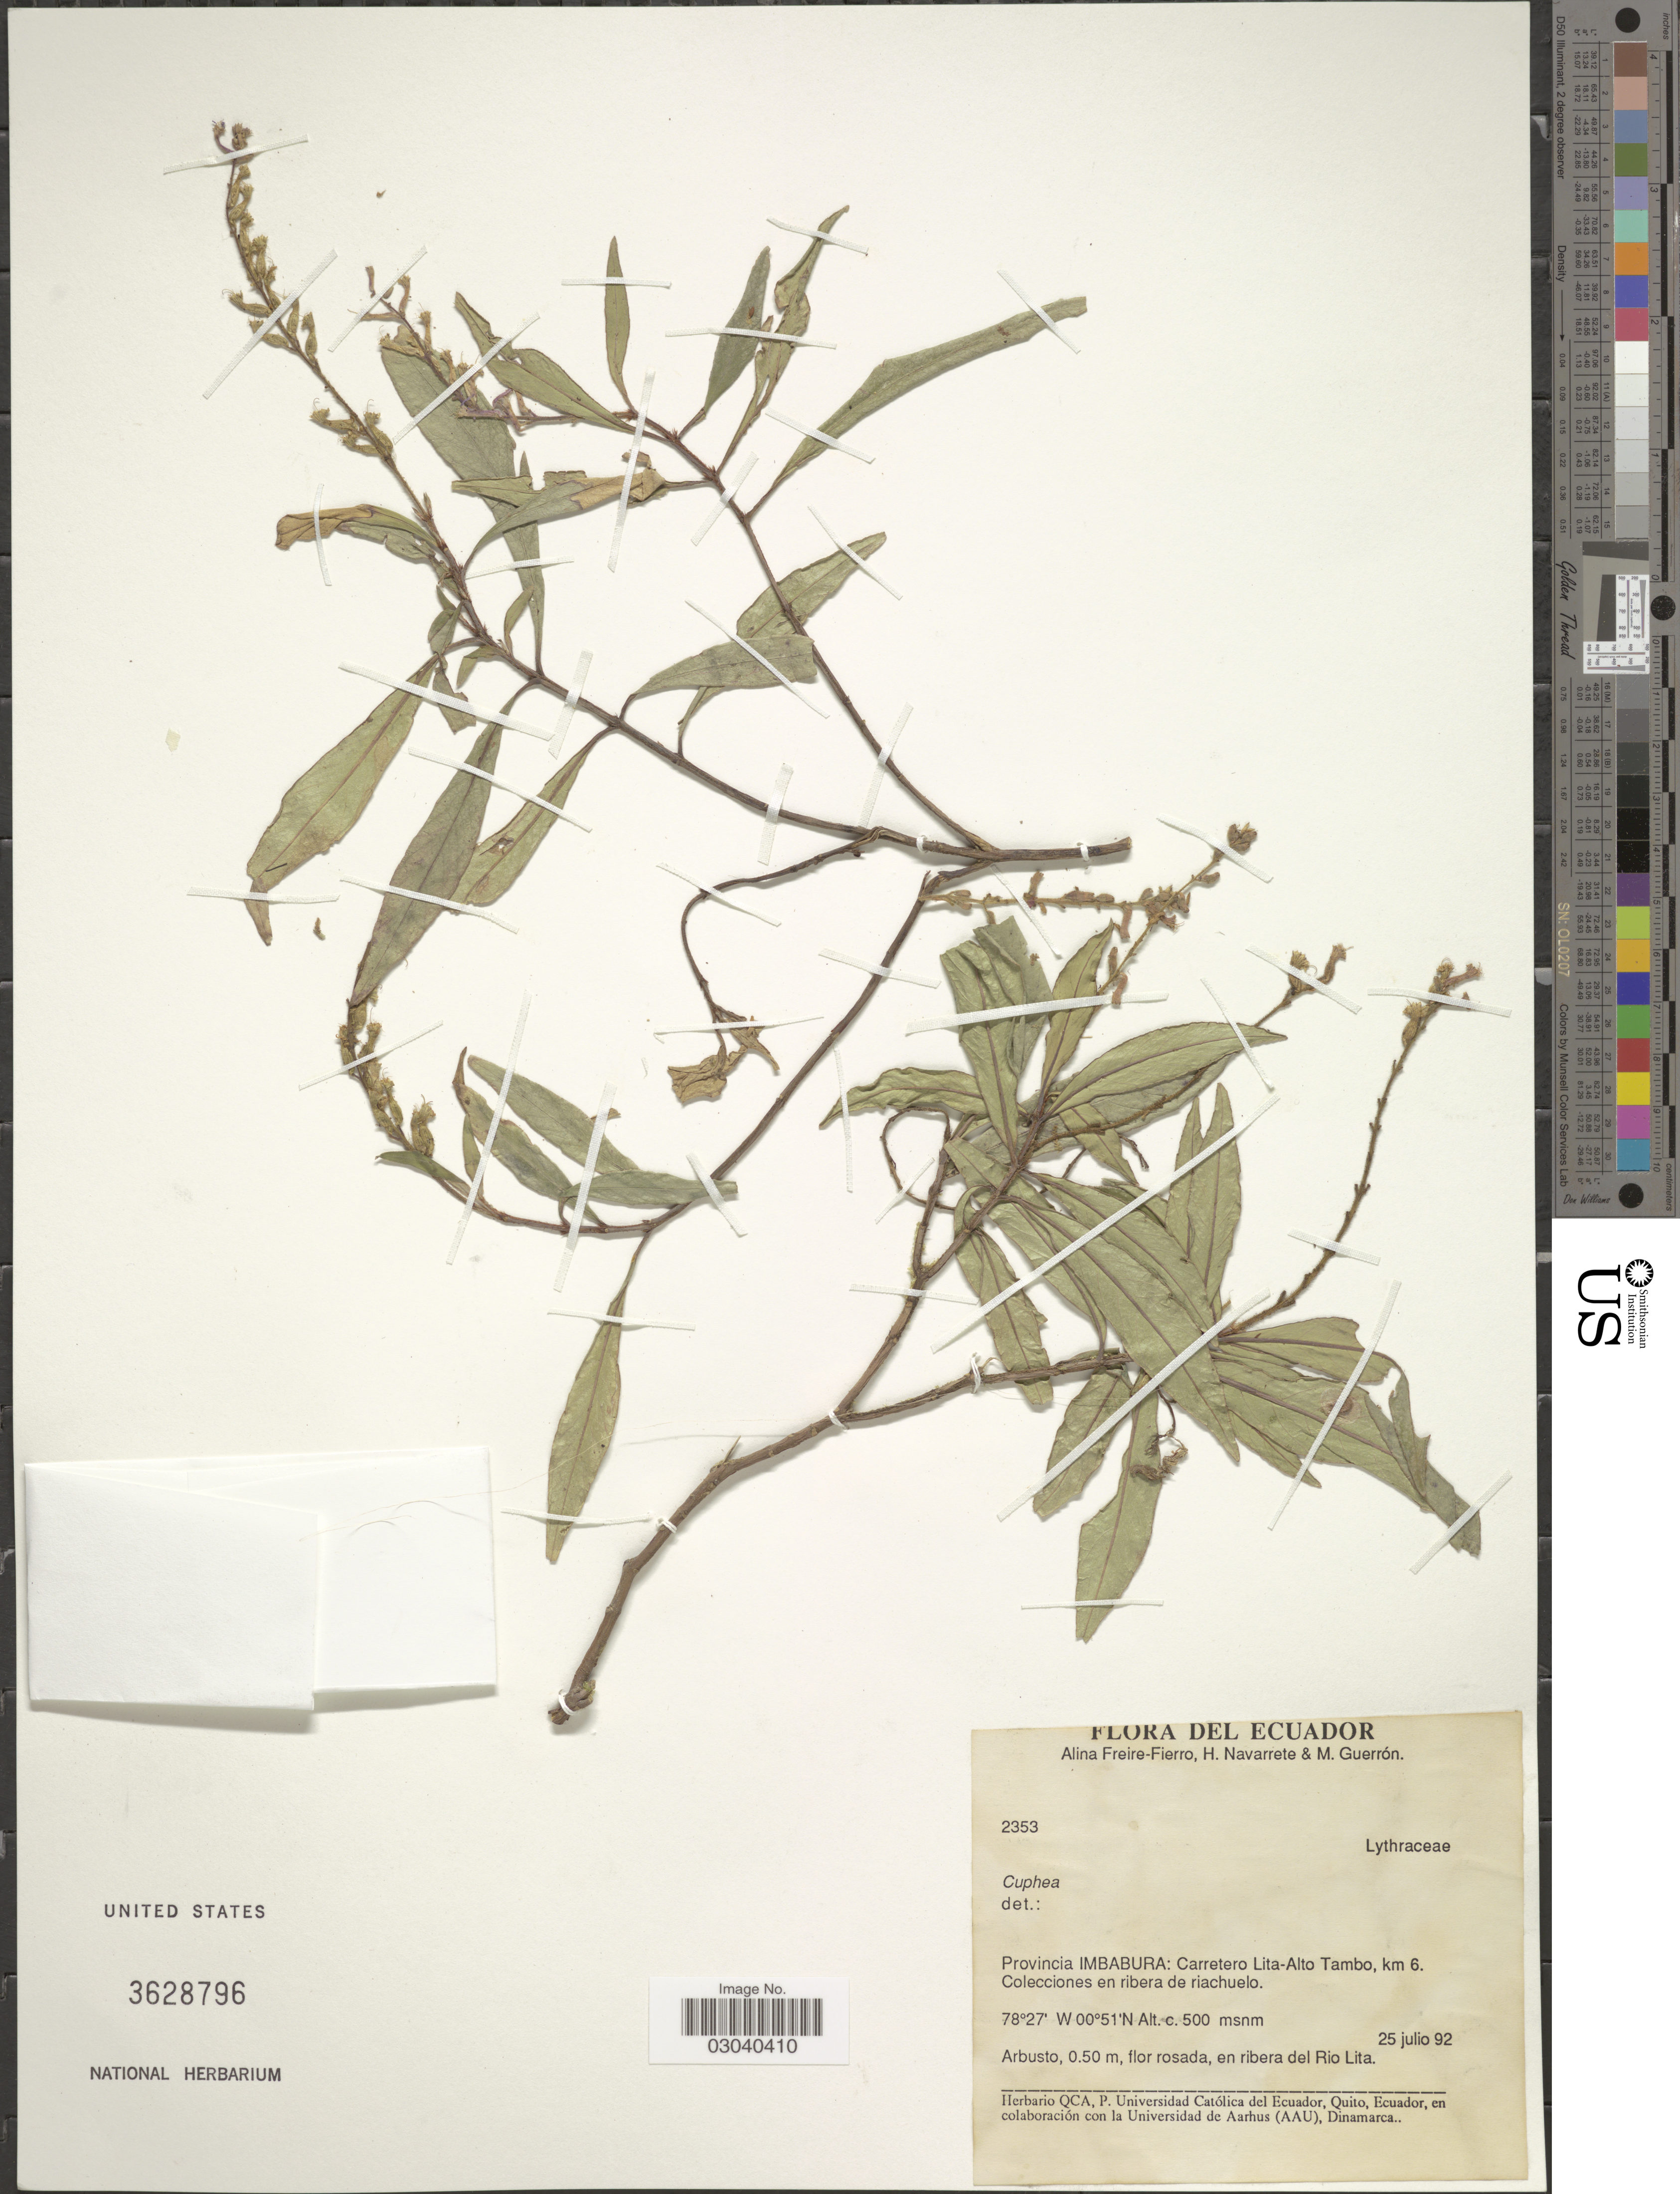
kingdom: Plantae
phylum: Tracheophyta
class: Magnoliopsida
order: Myrtales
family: Lythraceae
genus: Cuphea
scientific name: Cuphea sp.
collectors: A. Freire-Fierro, H. Navarrete & M. Guerron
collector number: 2353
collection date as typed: Transcribed d/m/y: 25/7/92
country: Ecuador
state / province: Imbabura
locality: Carretera Lita-Alto Tambo, km 6.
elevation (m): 500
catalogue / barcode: US 3628796